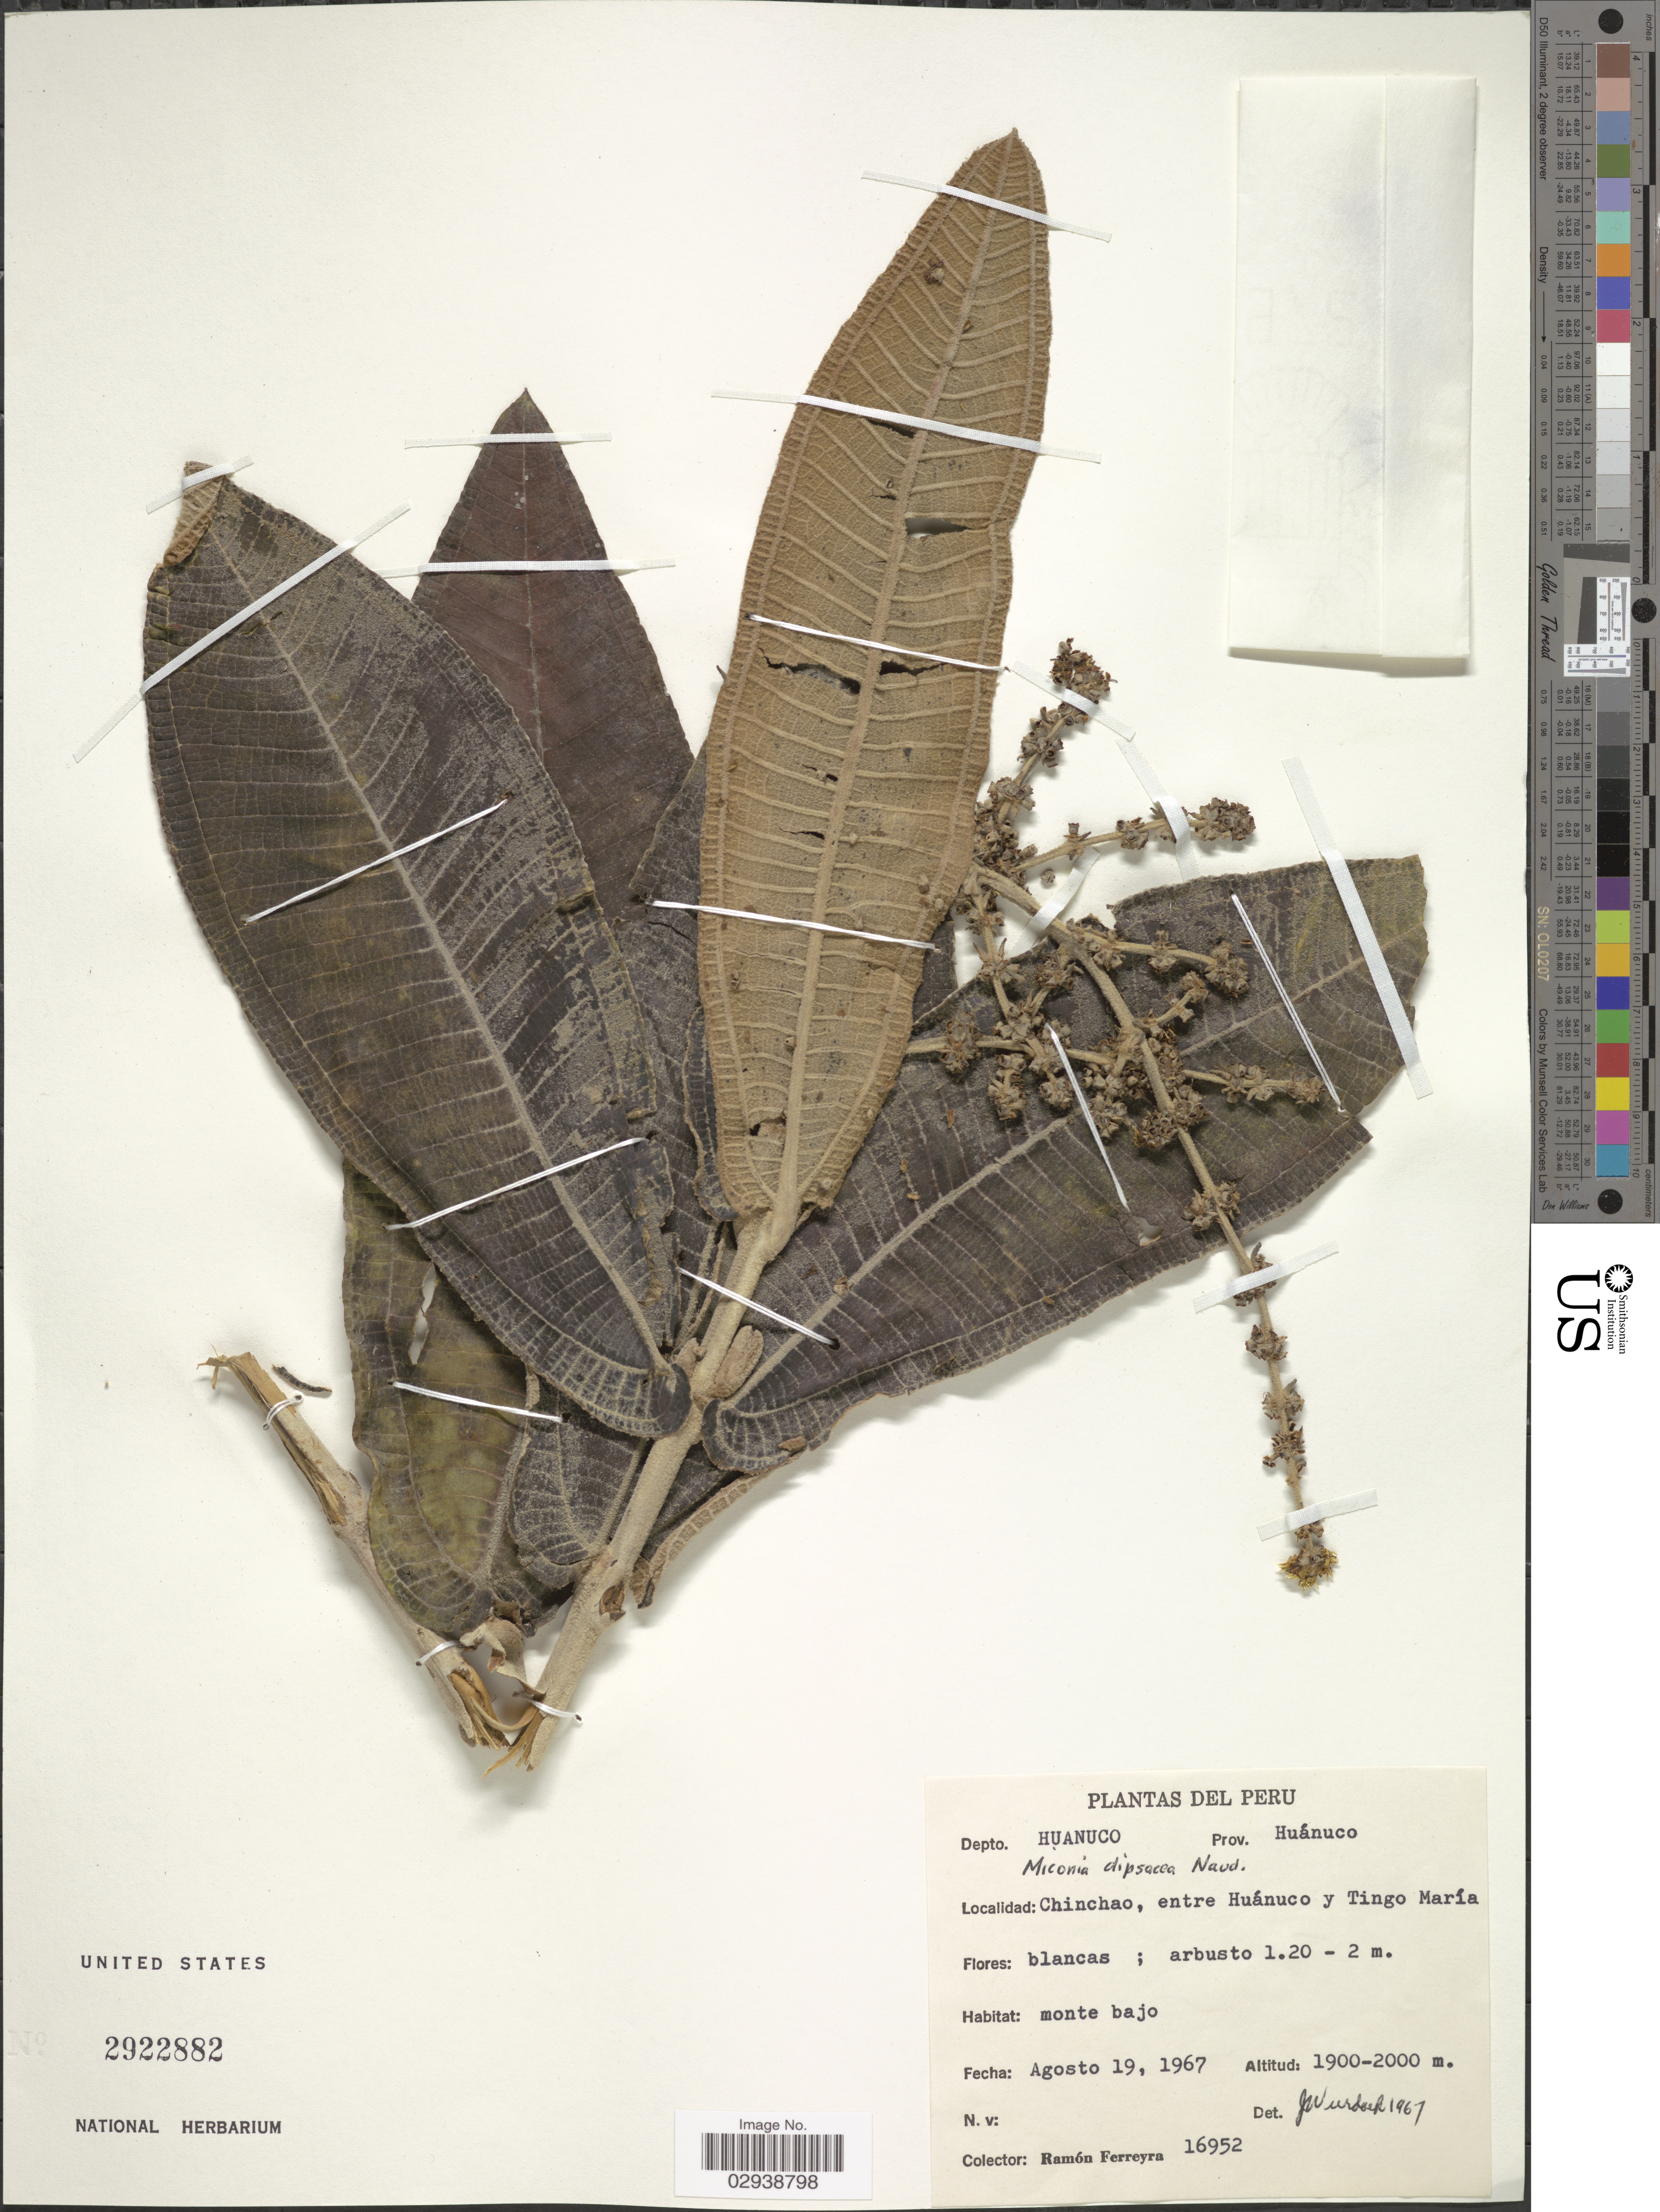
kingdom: Plantae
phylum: Tracheophyta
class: Magnoliopsida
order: Myrtales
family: Melastomataceae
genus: Miconia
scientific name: Miconia dipsacea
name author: Naudin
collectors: R. A. Ferreyra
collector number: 16952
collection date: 1967-08-19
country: Peru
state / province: Huánuco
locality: Depto. Huanuco, Prov. Huánuco, Chinchao, entre Huánuco y Tingo María.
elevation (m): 1900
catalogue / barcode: US 2922882